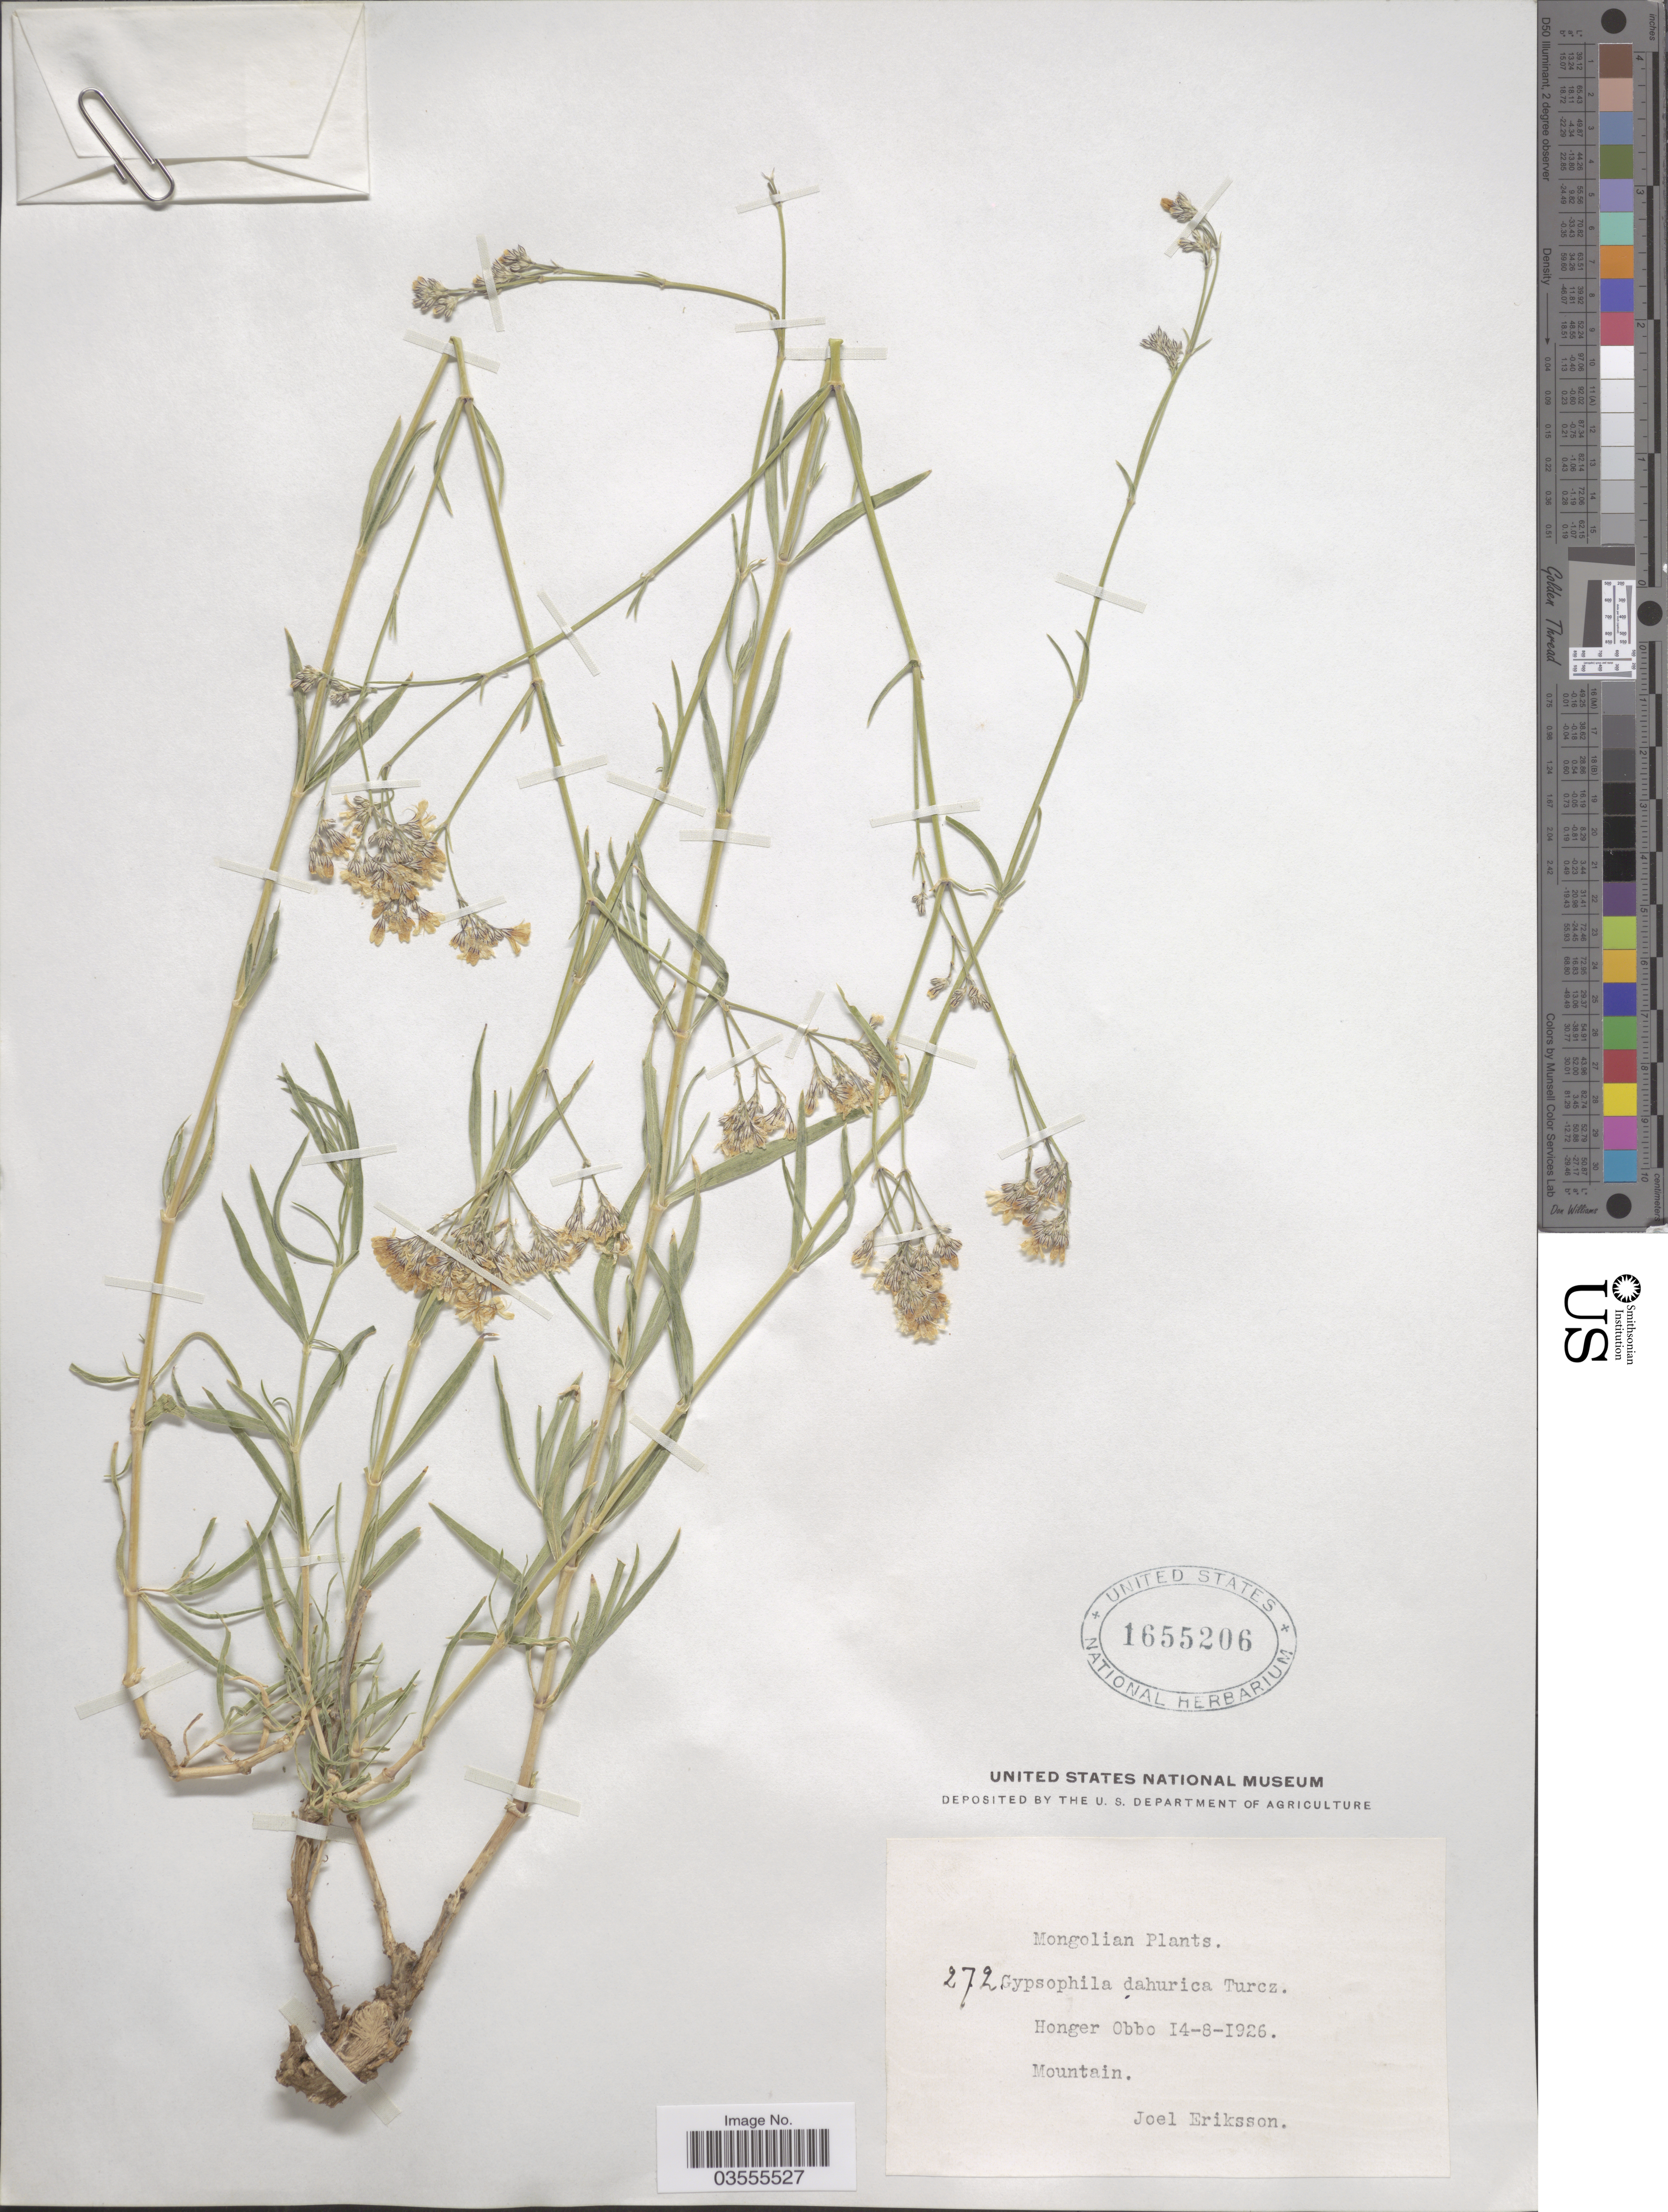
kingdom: Plantae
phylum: Tracheophyta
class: Magnoliopsida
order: Caryophyllales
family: Caryophyllaceae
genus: Gypsophila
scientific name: Gypsophila davurica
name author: Turcz. ex Fenzl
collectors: J. Eriksson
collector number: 272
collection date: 1926-08-14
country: Mongolia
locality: Honger Obbo. Mountain.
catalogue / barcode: US 1655206